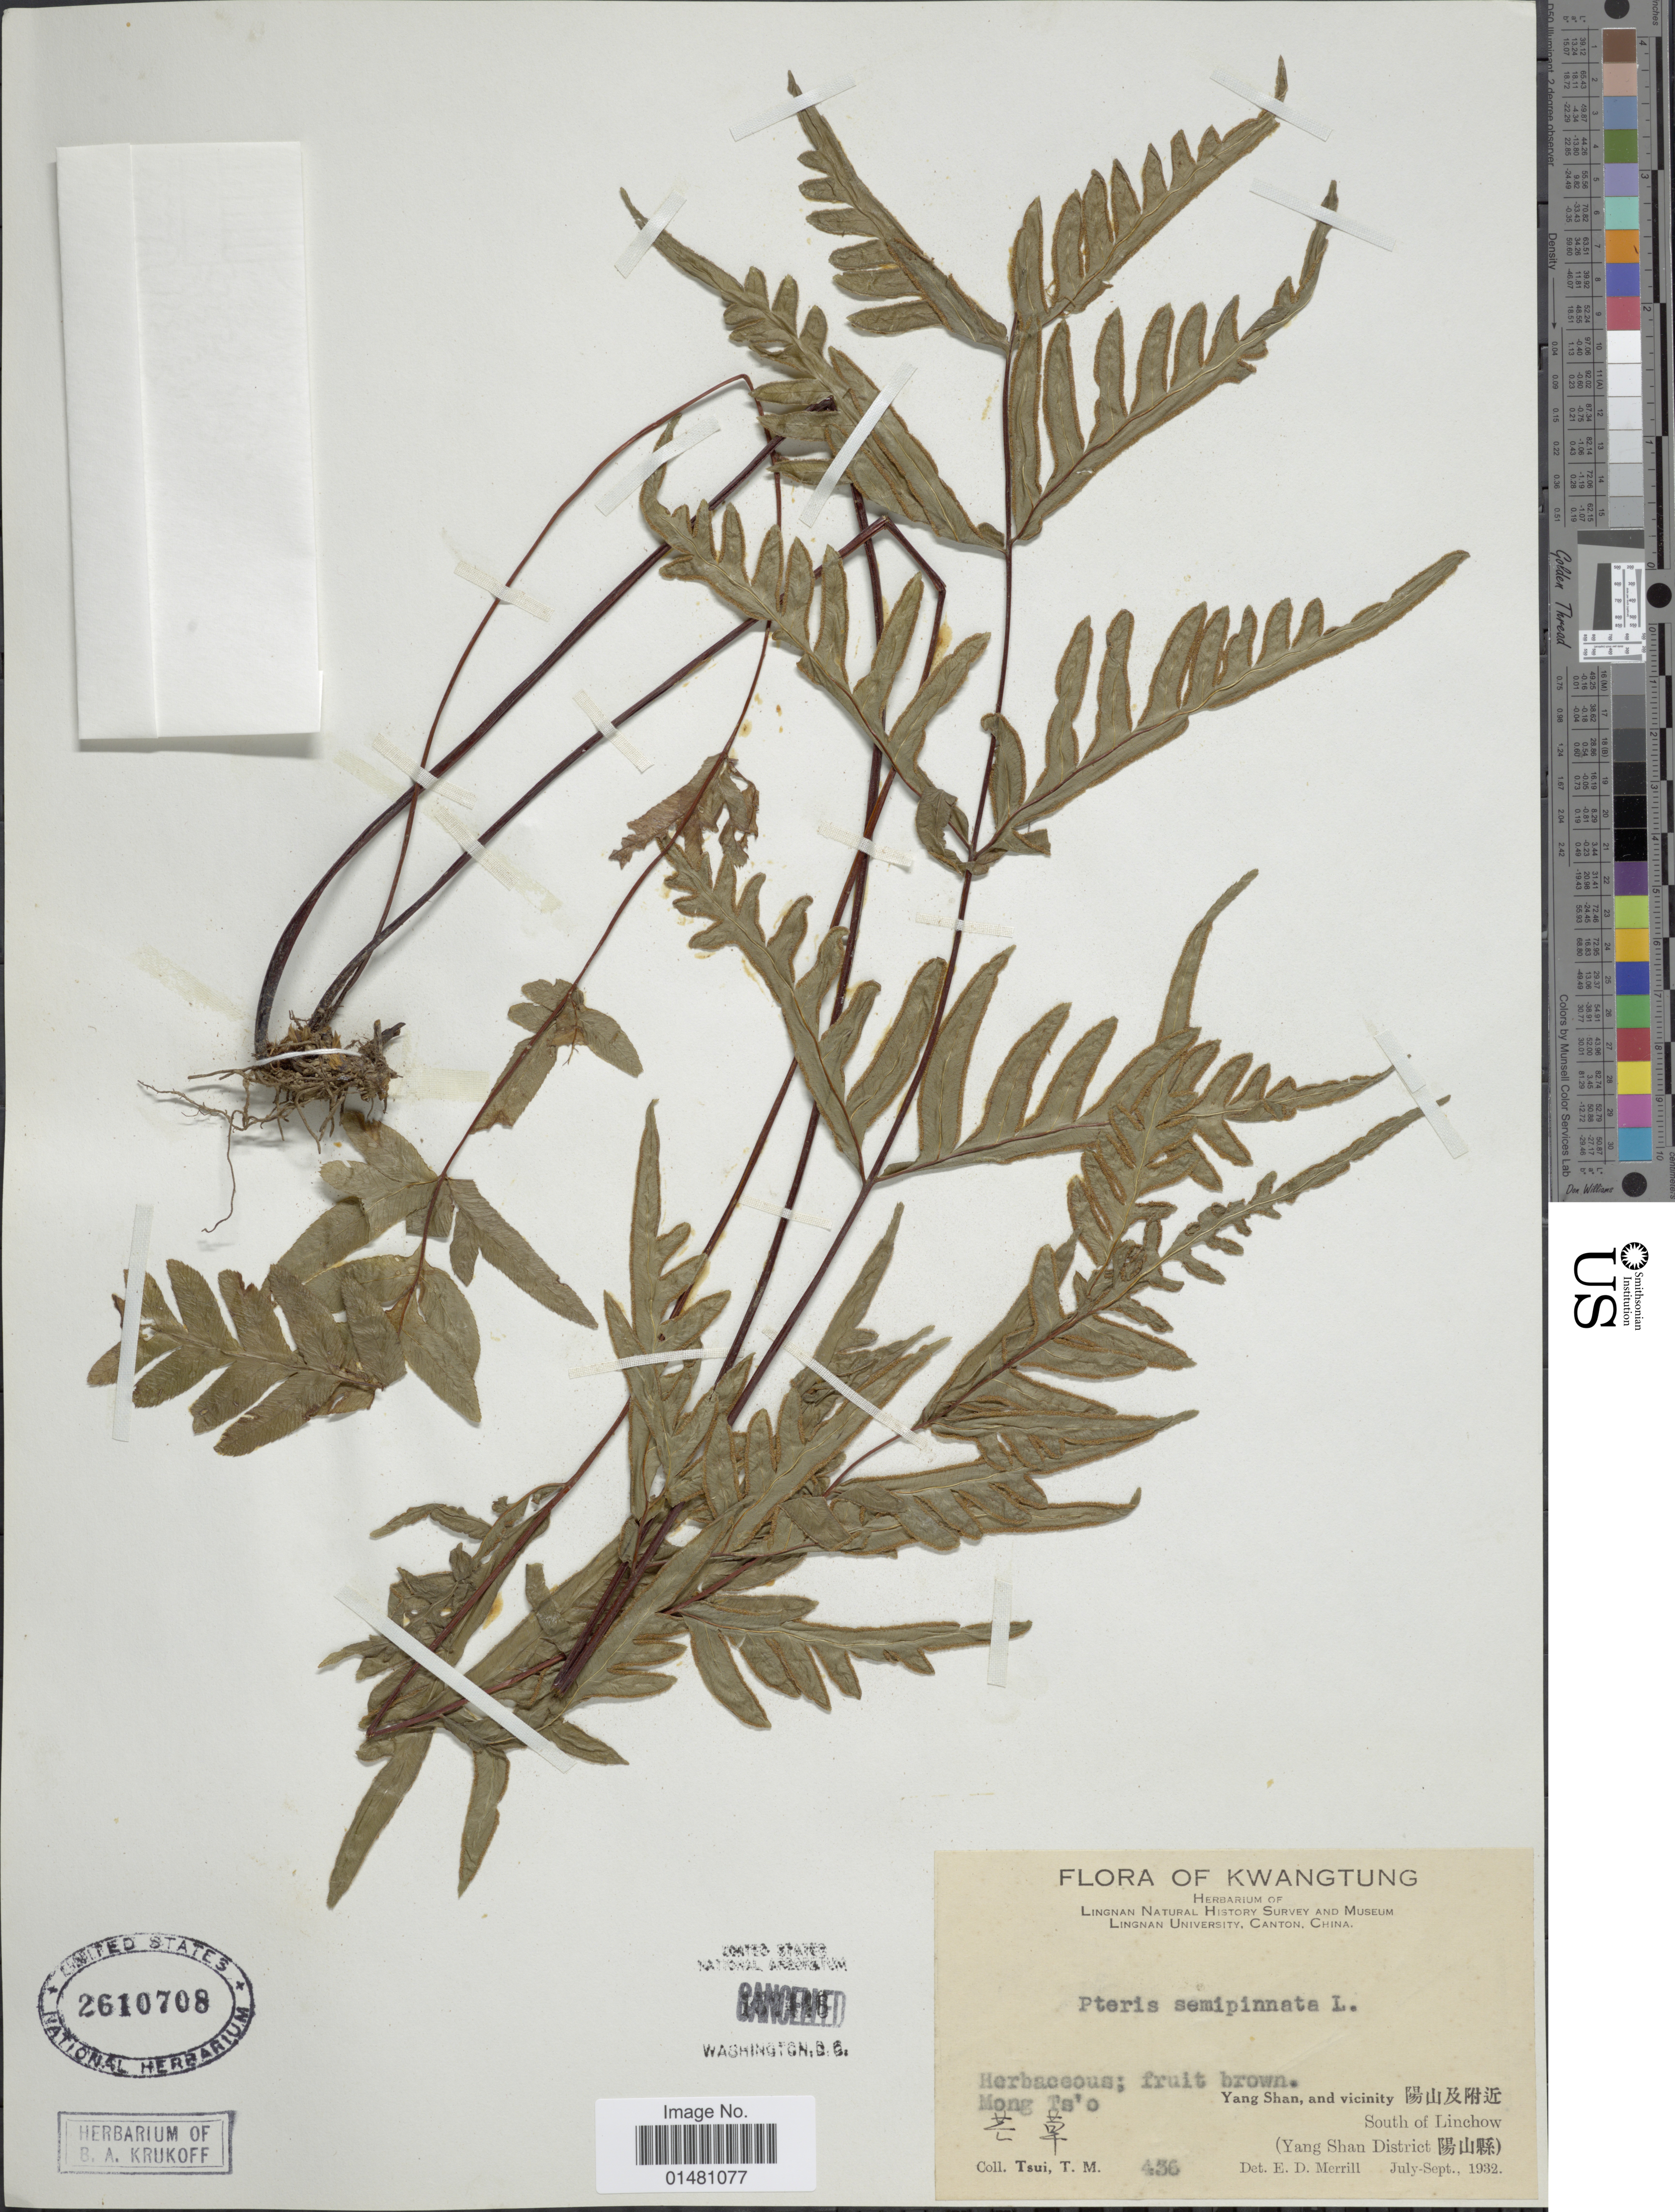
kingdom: Plantae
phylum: Tracheophyta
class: Polypodiopsida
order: Polypodiales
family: Pteridaceae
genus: Pteris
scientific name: Pteris semipinnata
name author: L.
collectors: T. Tsui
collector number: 436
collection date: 1932-07/1932-09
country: China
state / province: Guangdong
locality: Kwangtung, Mong Ts'o, Yang Shan, and vicinity X, South of Lichow) (Yang Shan District X)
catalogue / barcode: US 2610708